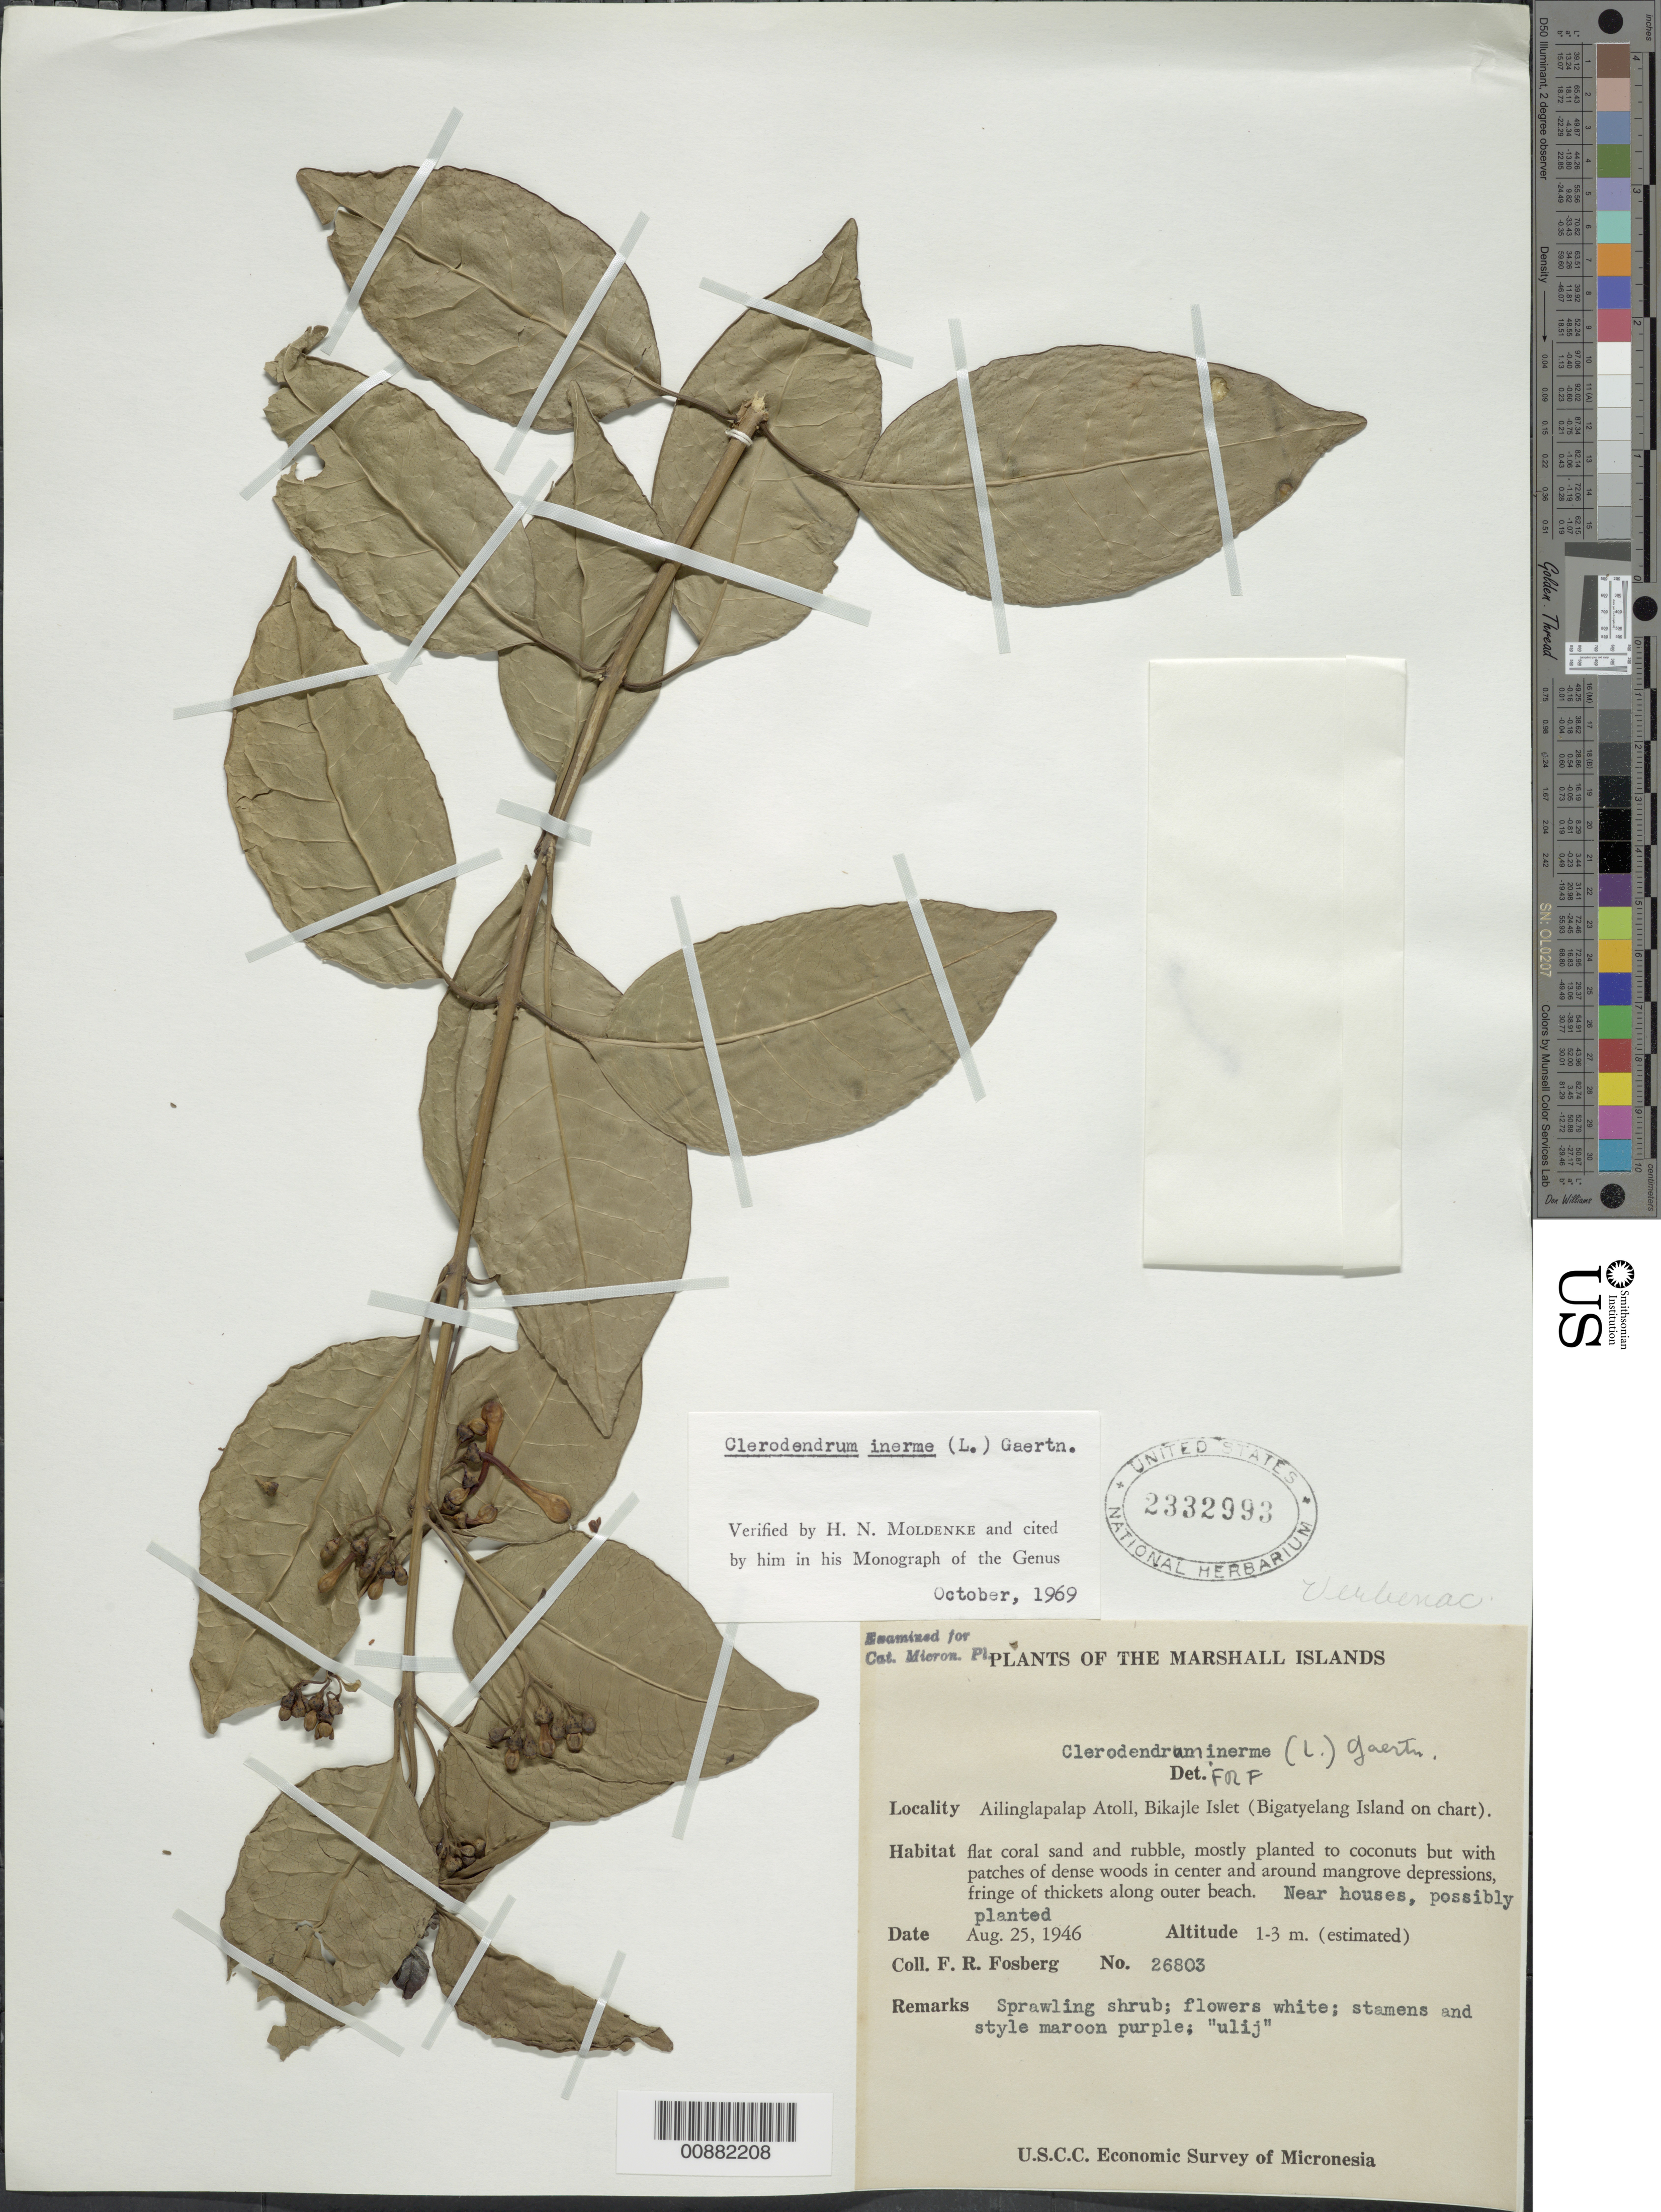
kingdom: Plantae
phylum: Tracheophyta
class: Magnoliopsida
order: Lamiales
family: Lamiaceae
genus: Clerodendrum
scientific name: Clerodendrum inerme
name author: (L.) Gaertn.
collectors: F. R. Fosberg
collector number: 26803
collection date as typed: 25 Aug 1946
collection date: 1946-08-25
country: Marshall Islands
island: Ailinglaplap [Ailinglapalap] Atoll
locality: Bikajle Islet (Bigatyelang Island on chart).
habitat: near houses, possibly planted. Flat coral sand and rubble, mostly planted to coconuts but with patches of dense woods.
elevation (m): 1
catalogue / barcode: US 2332993